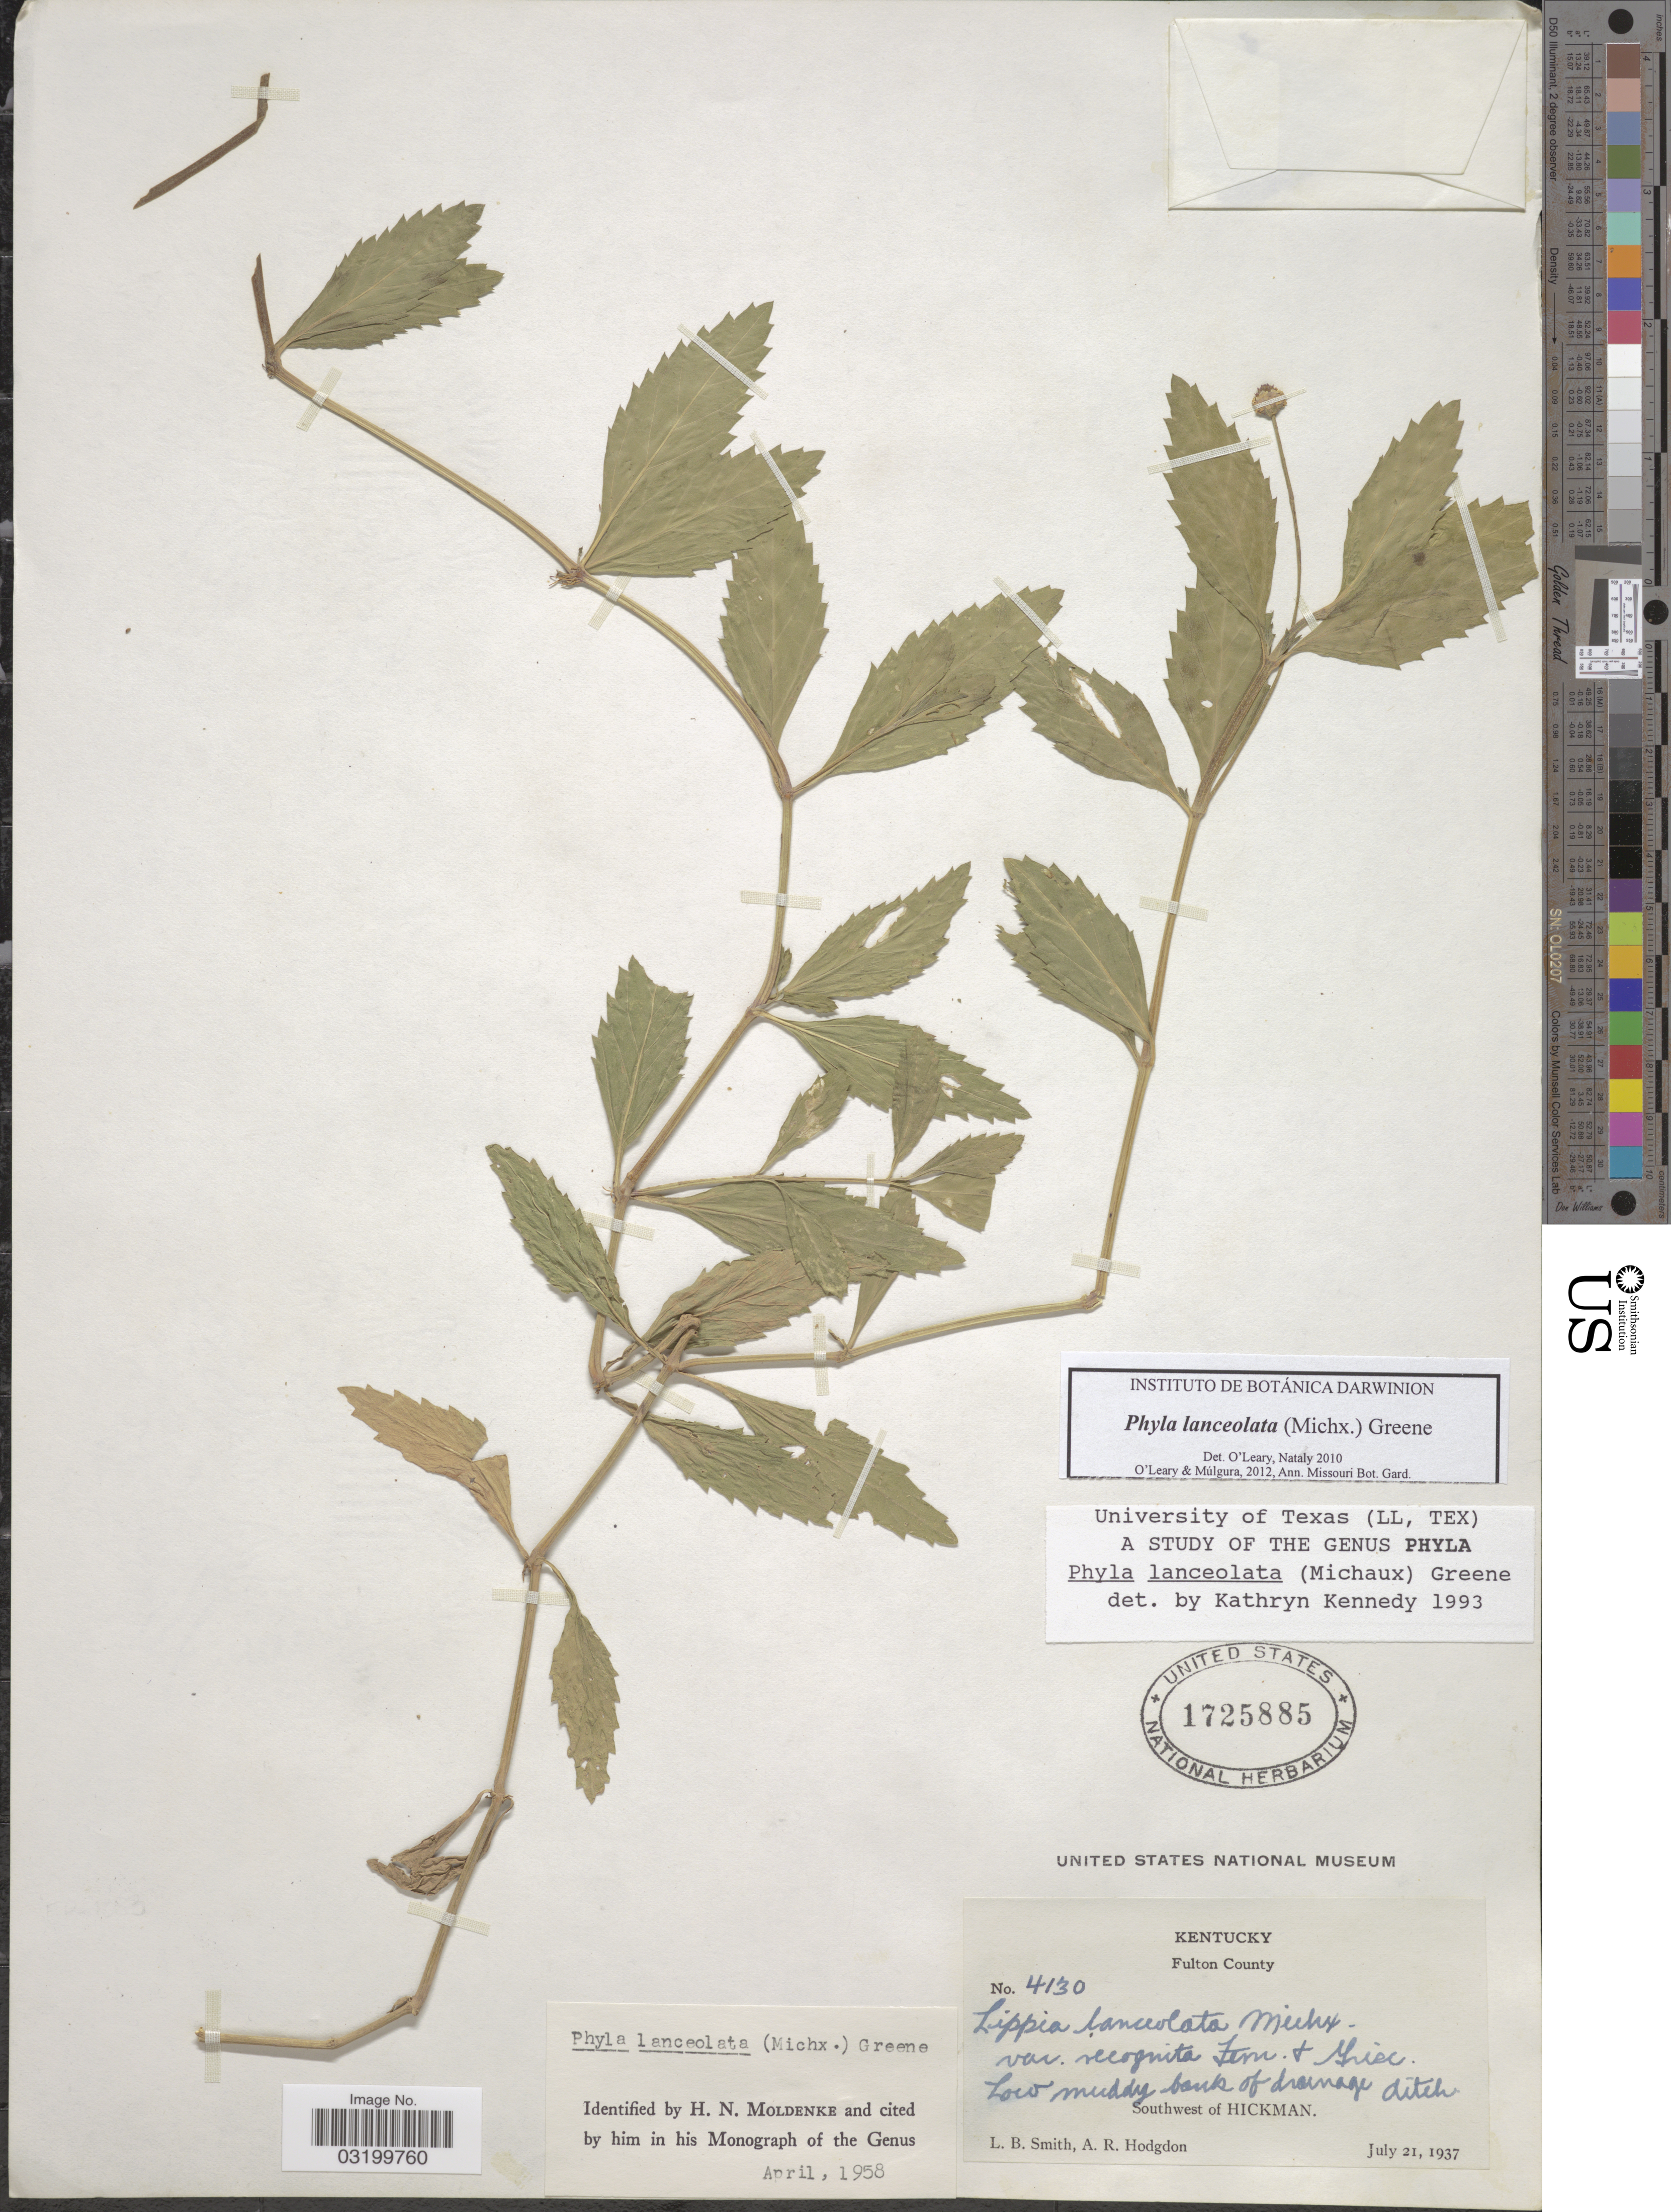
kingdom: Plantae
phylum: Tracheophyta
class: Magnoliopsida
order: Lamiales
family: Verbenaceae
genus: Phyla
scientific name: Phyla lanceolata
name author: (Michx.) Greene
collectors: L. Smith & A. R. Hodgdon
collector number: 4130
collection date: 1937-07-21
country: United States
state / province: Kentucky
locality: Fulton County. Southwest of Hickman.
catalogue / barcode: US 1725885